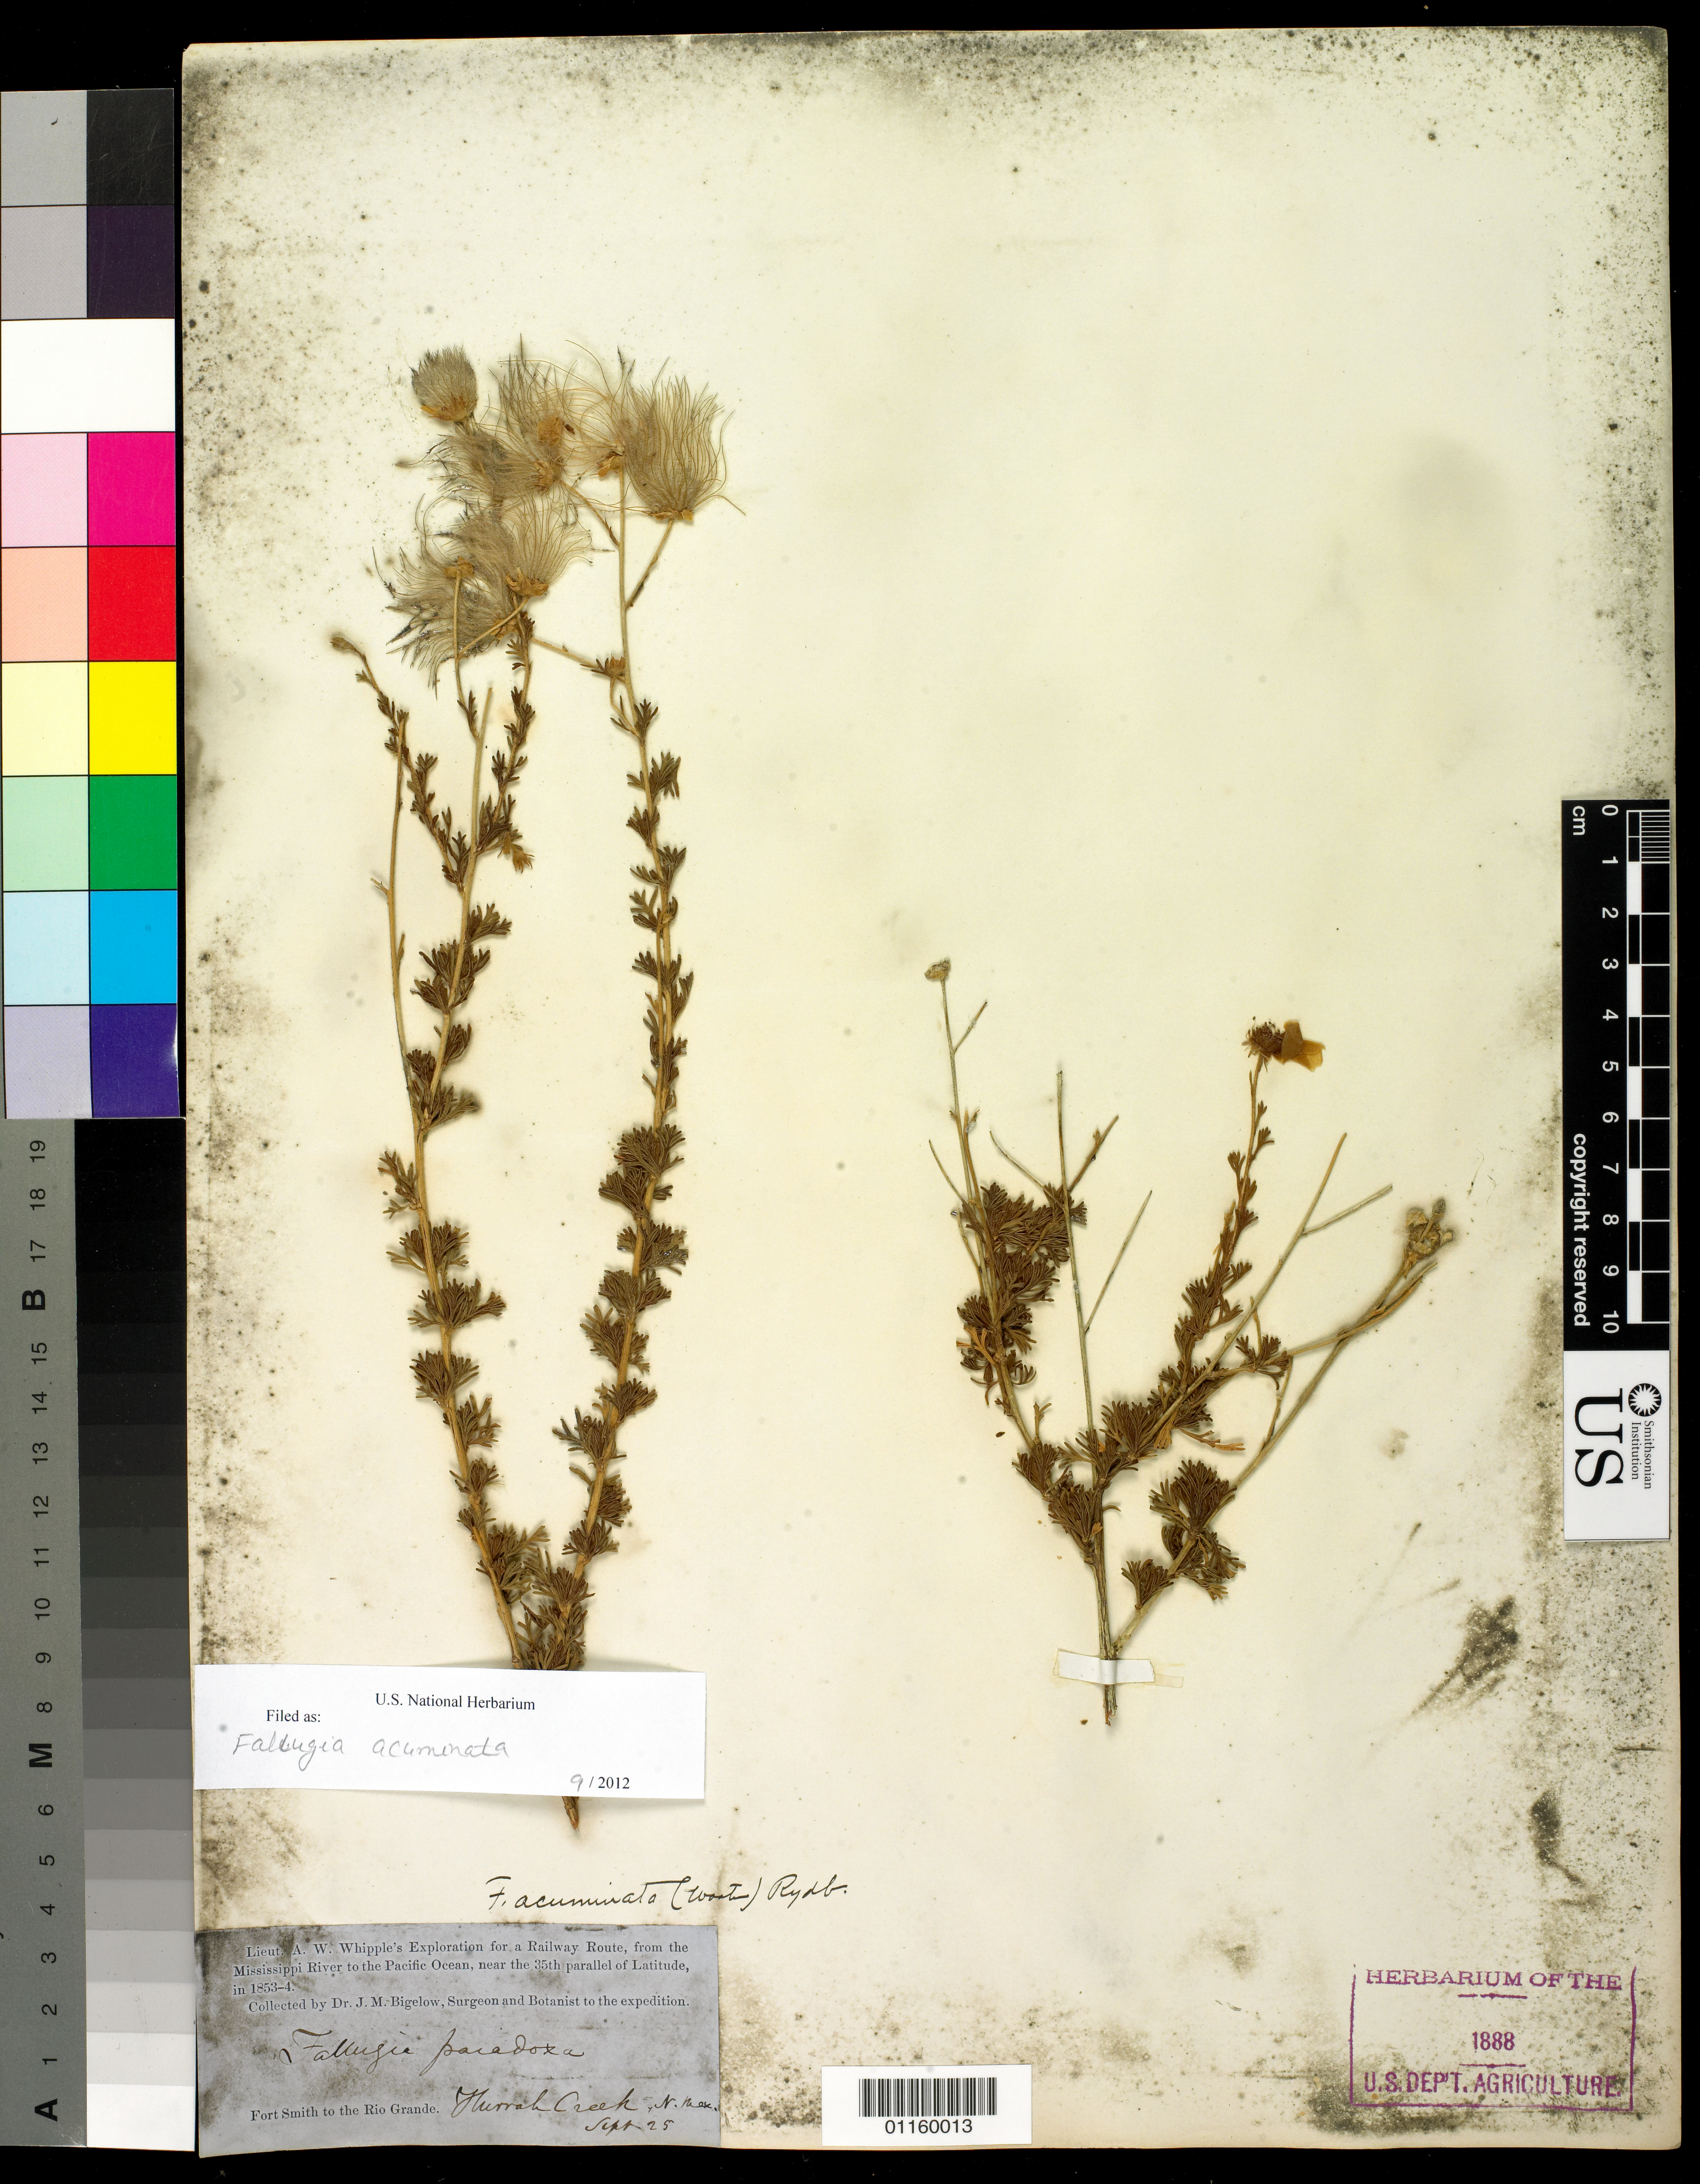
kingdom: Plantae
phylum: Tracheophyta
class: Magnoliopsida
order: Rosales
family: Rosaceae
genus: Fallugia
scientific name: Fallugia acuminata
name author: (Wooton) Rydb.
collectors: J. M. Bigelow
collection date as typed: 25 Sep 1853 to 25 Sep 1854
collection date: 1853-09-25/1854-09-25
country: United States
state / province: New Mexico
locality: Fort Smith to Rio Grande, Hurrah Creek